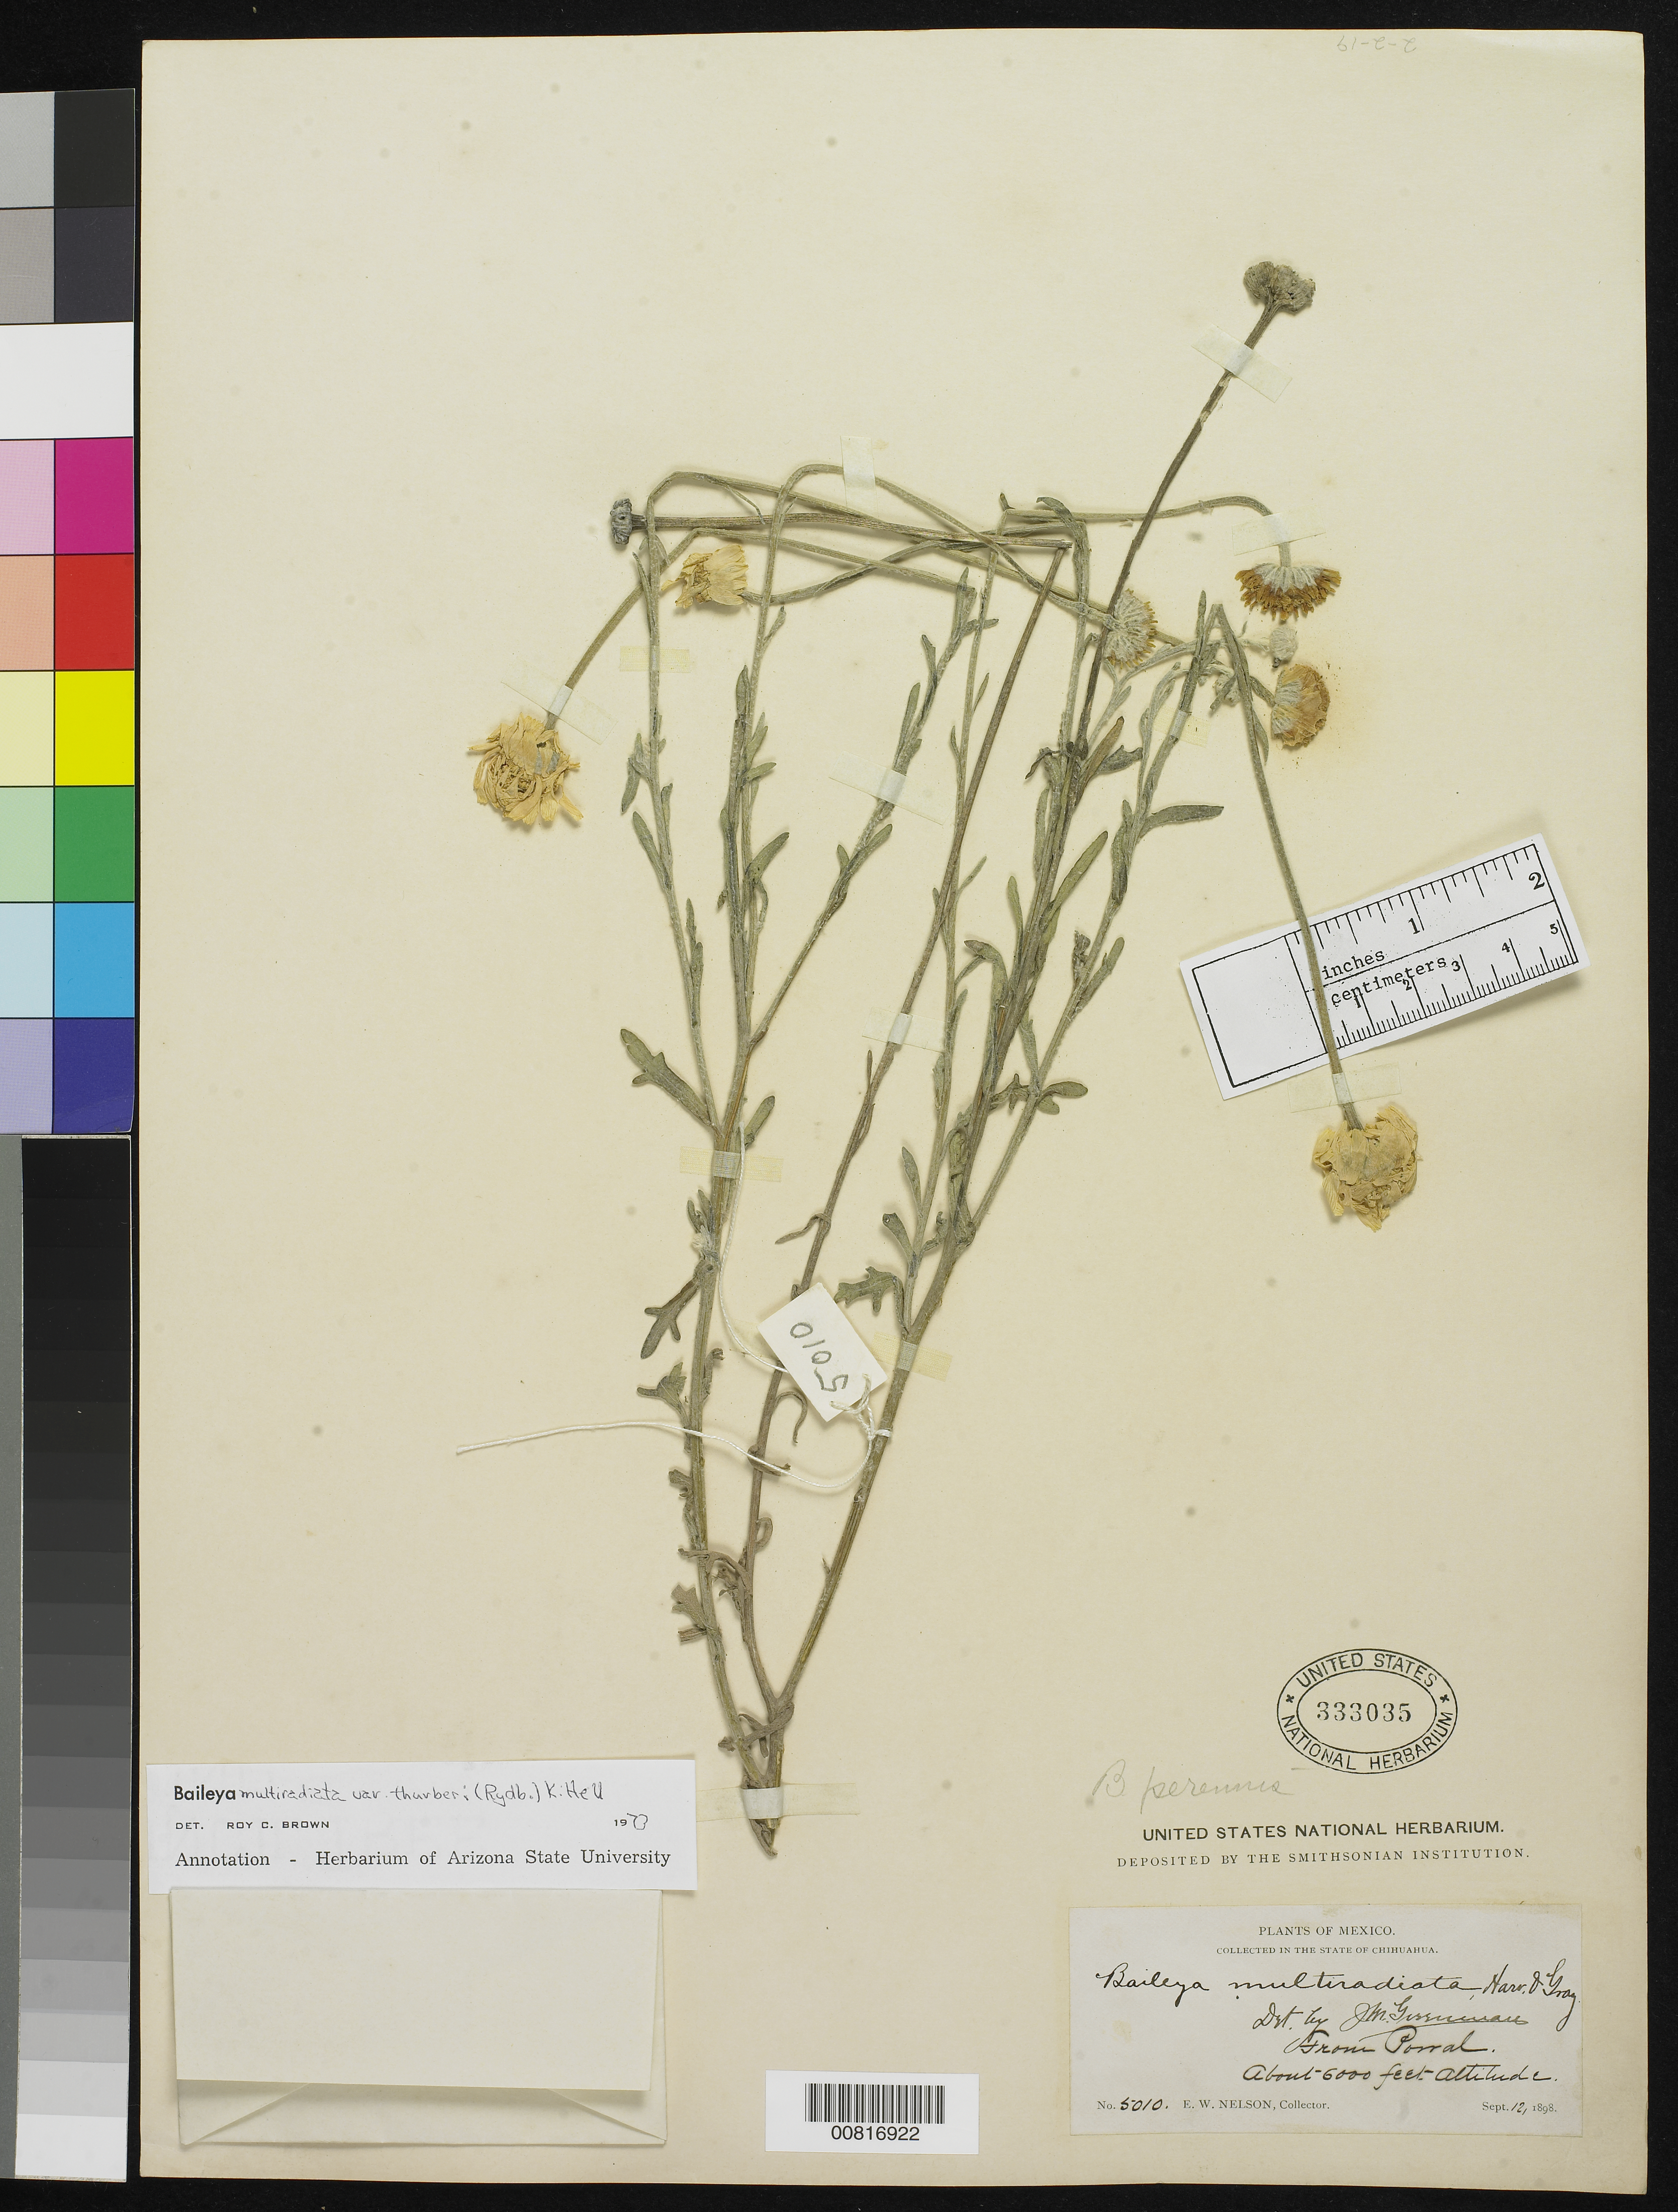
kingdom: Plantae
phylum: Tracheophyta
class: Magnoliopsida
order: Asterales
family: Asteraceae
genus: Baileya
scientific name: Baileya multiradiata var. thurberi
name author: (Rydb.) Kittell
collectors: E. W. Nelson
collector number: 5010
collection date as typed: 12 Sep 1898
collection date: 1898-09-12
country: Mexico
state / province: Chihuahua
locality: Parral, Chihuahua.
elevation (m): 1829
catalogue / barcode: US 333035